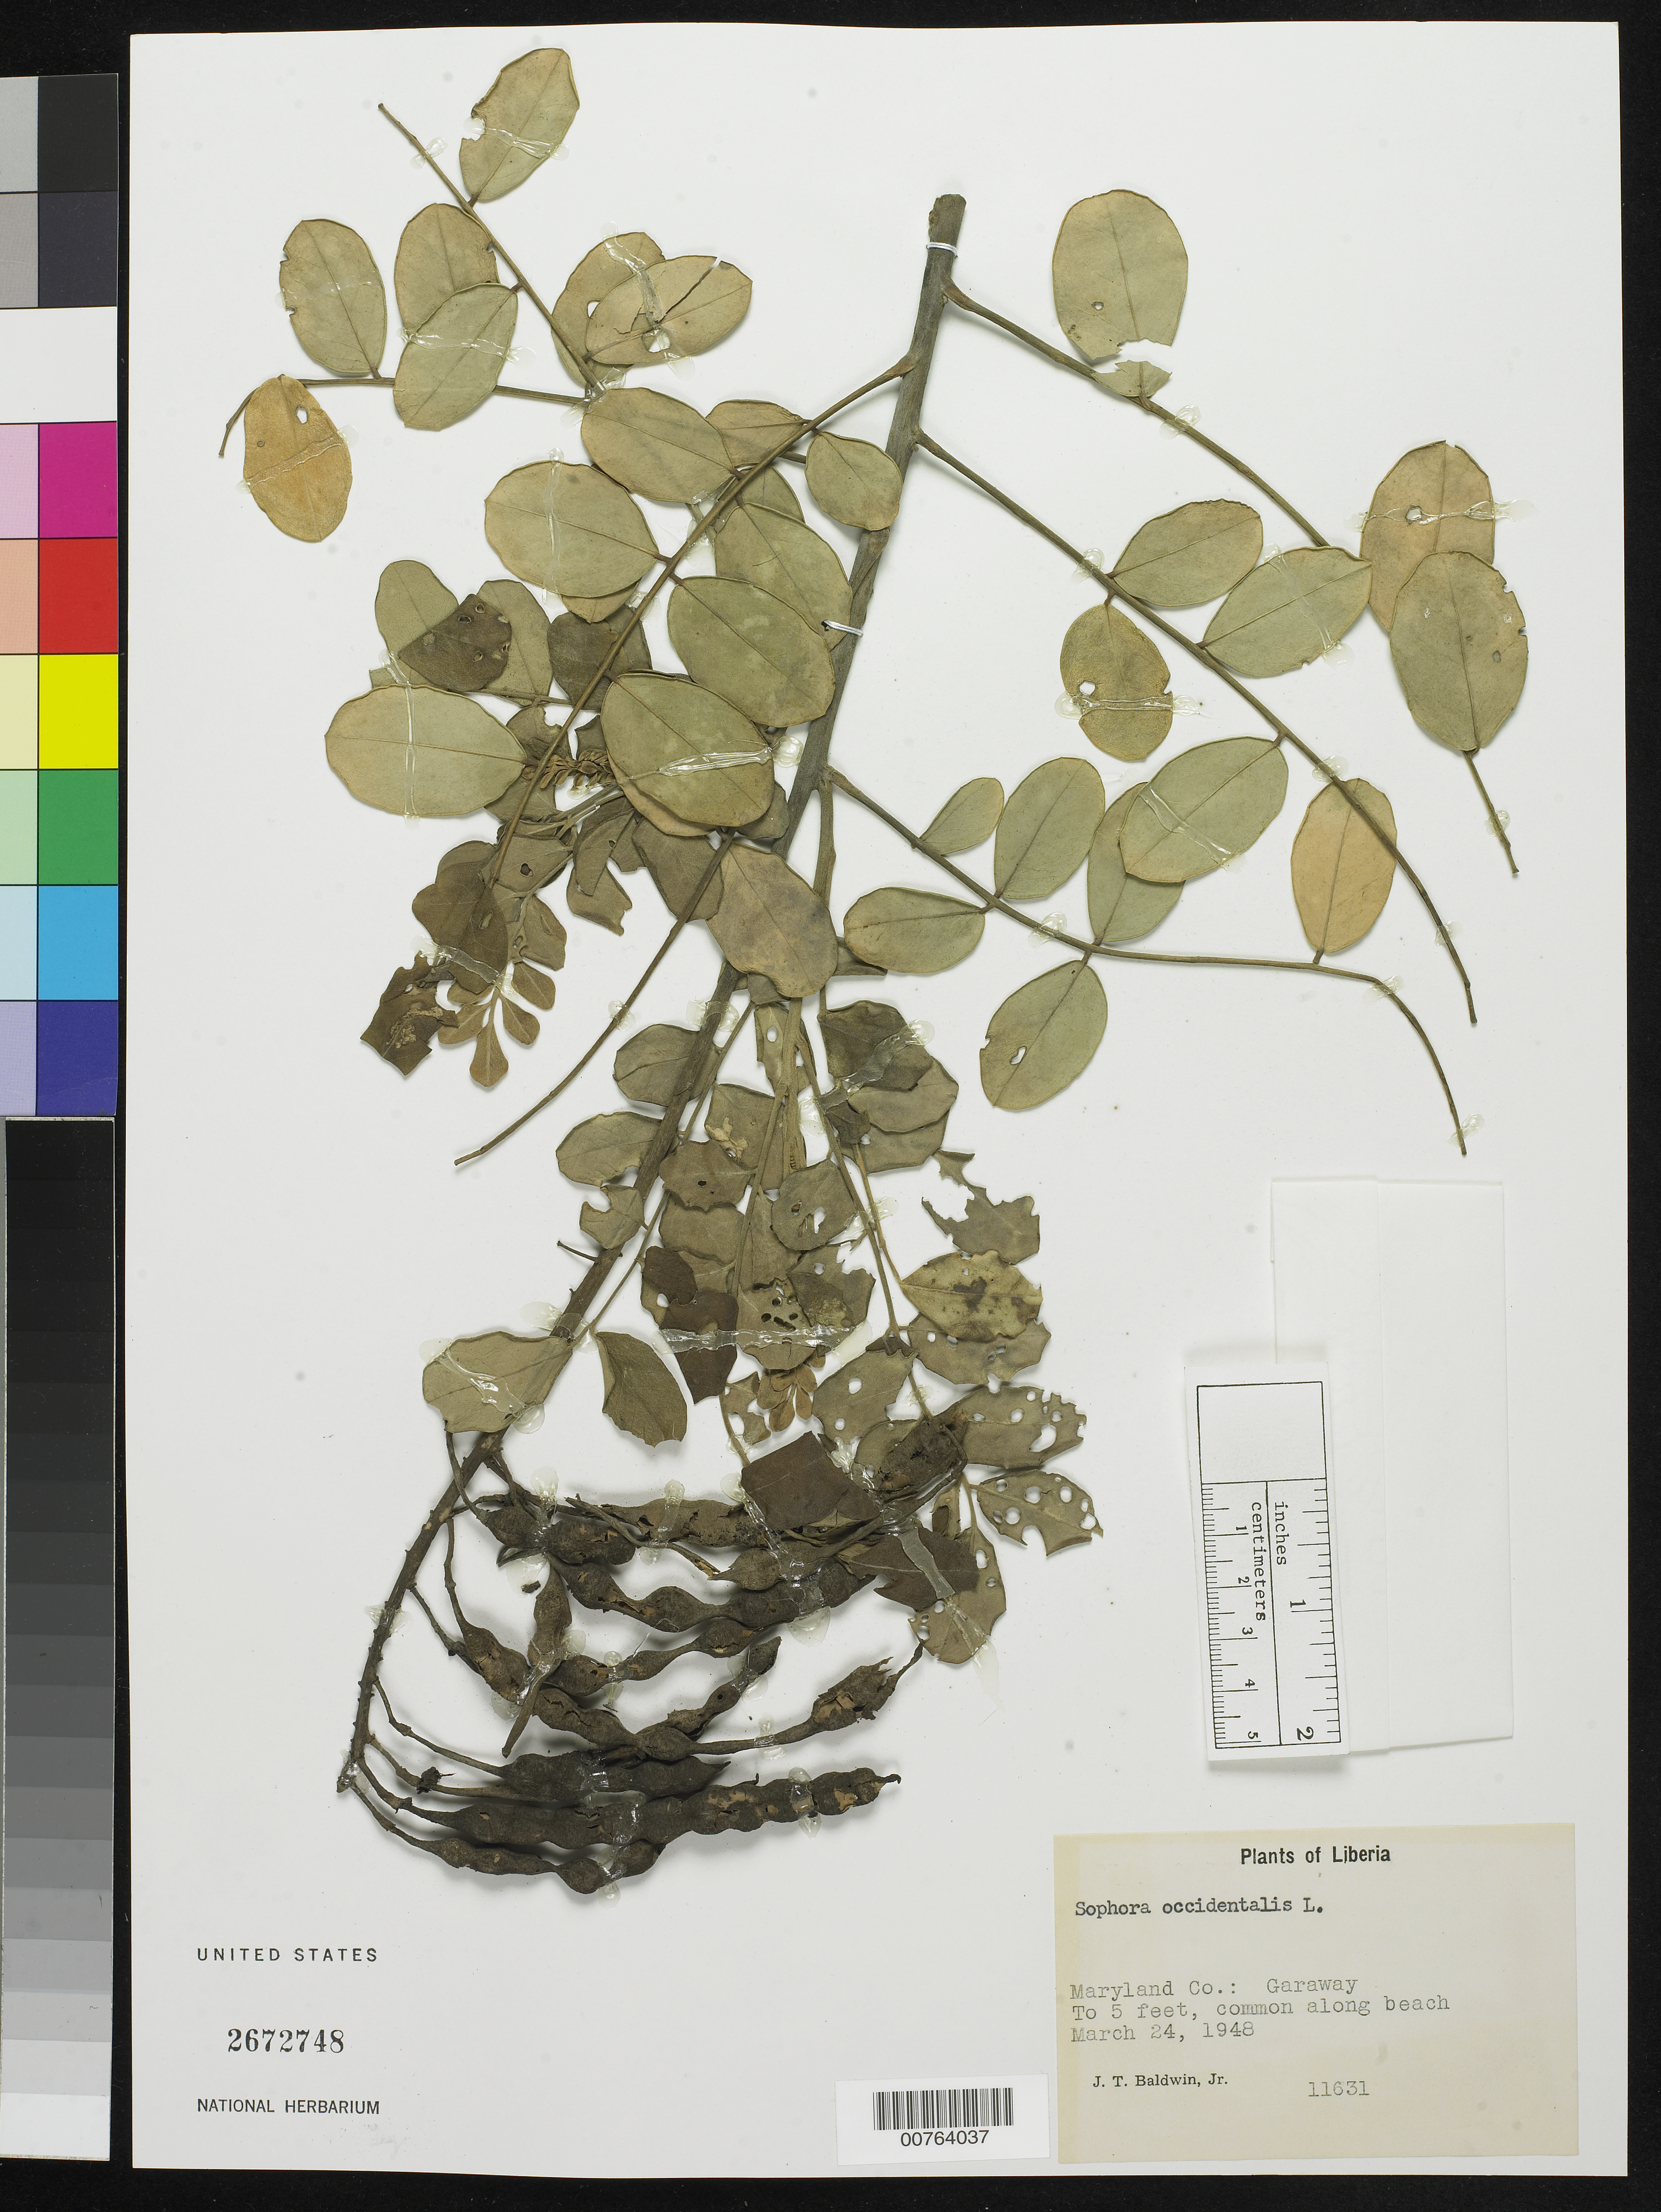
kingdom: Plantae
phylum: Tracheophyta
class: Magnoliopsida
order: Fabales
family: Fabaceae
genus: Sophora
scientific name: Sophora tomentosa var. occidentalis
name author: L.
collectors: J. T. Baldwin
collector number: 11631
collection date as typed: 24 Mar 1948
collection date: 1948-03-24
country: Liberia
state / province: Maryland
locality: Garaway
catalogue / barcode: US 2672748